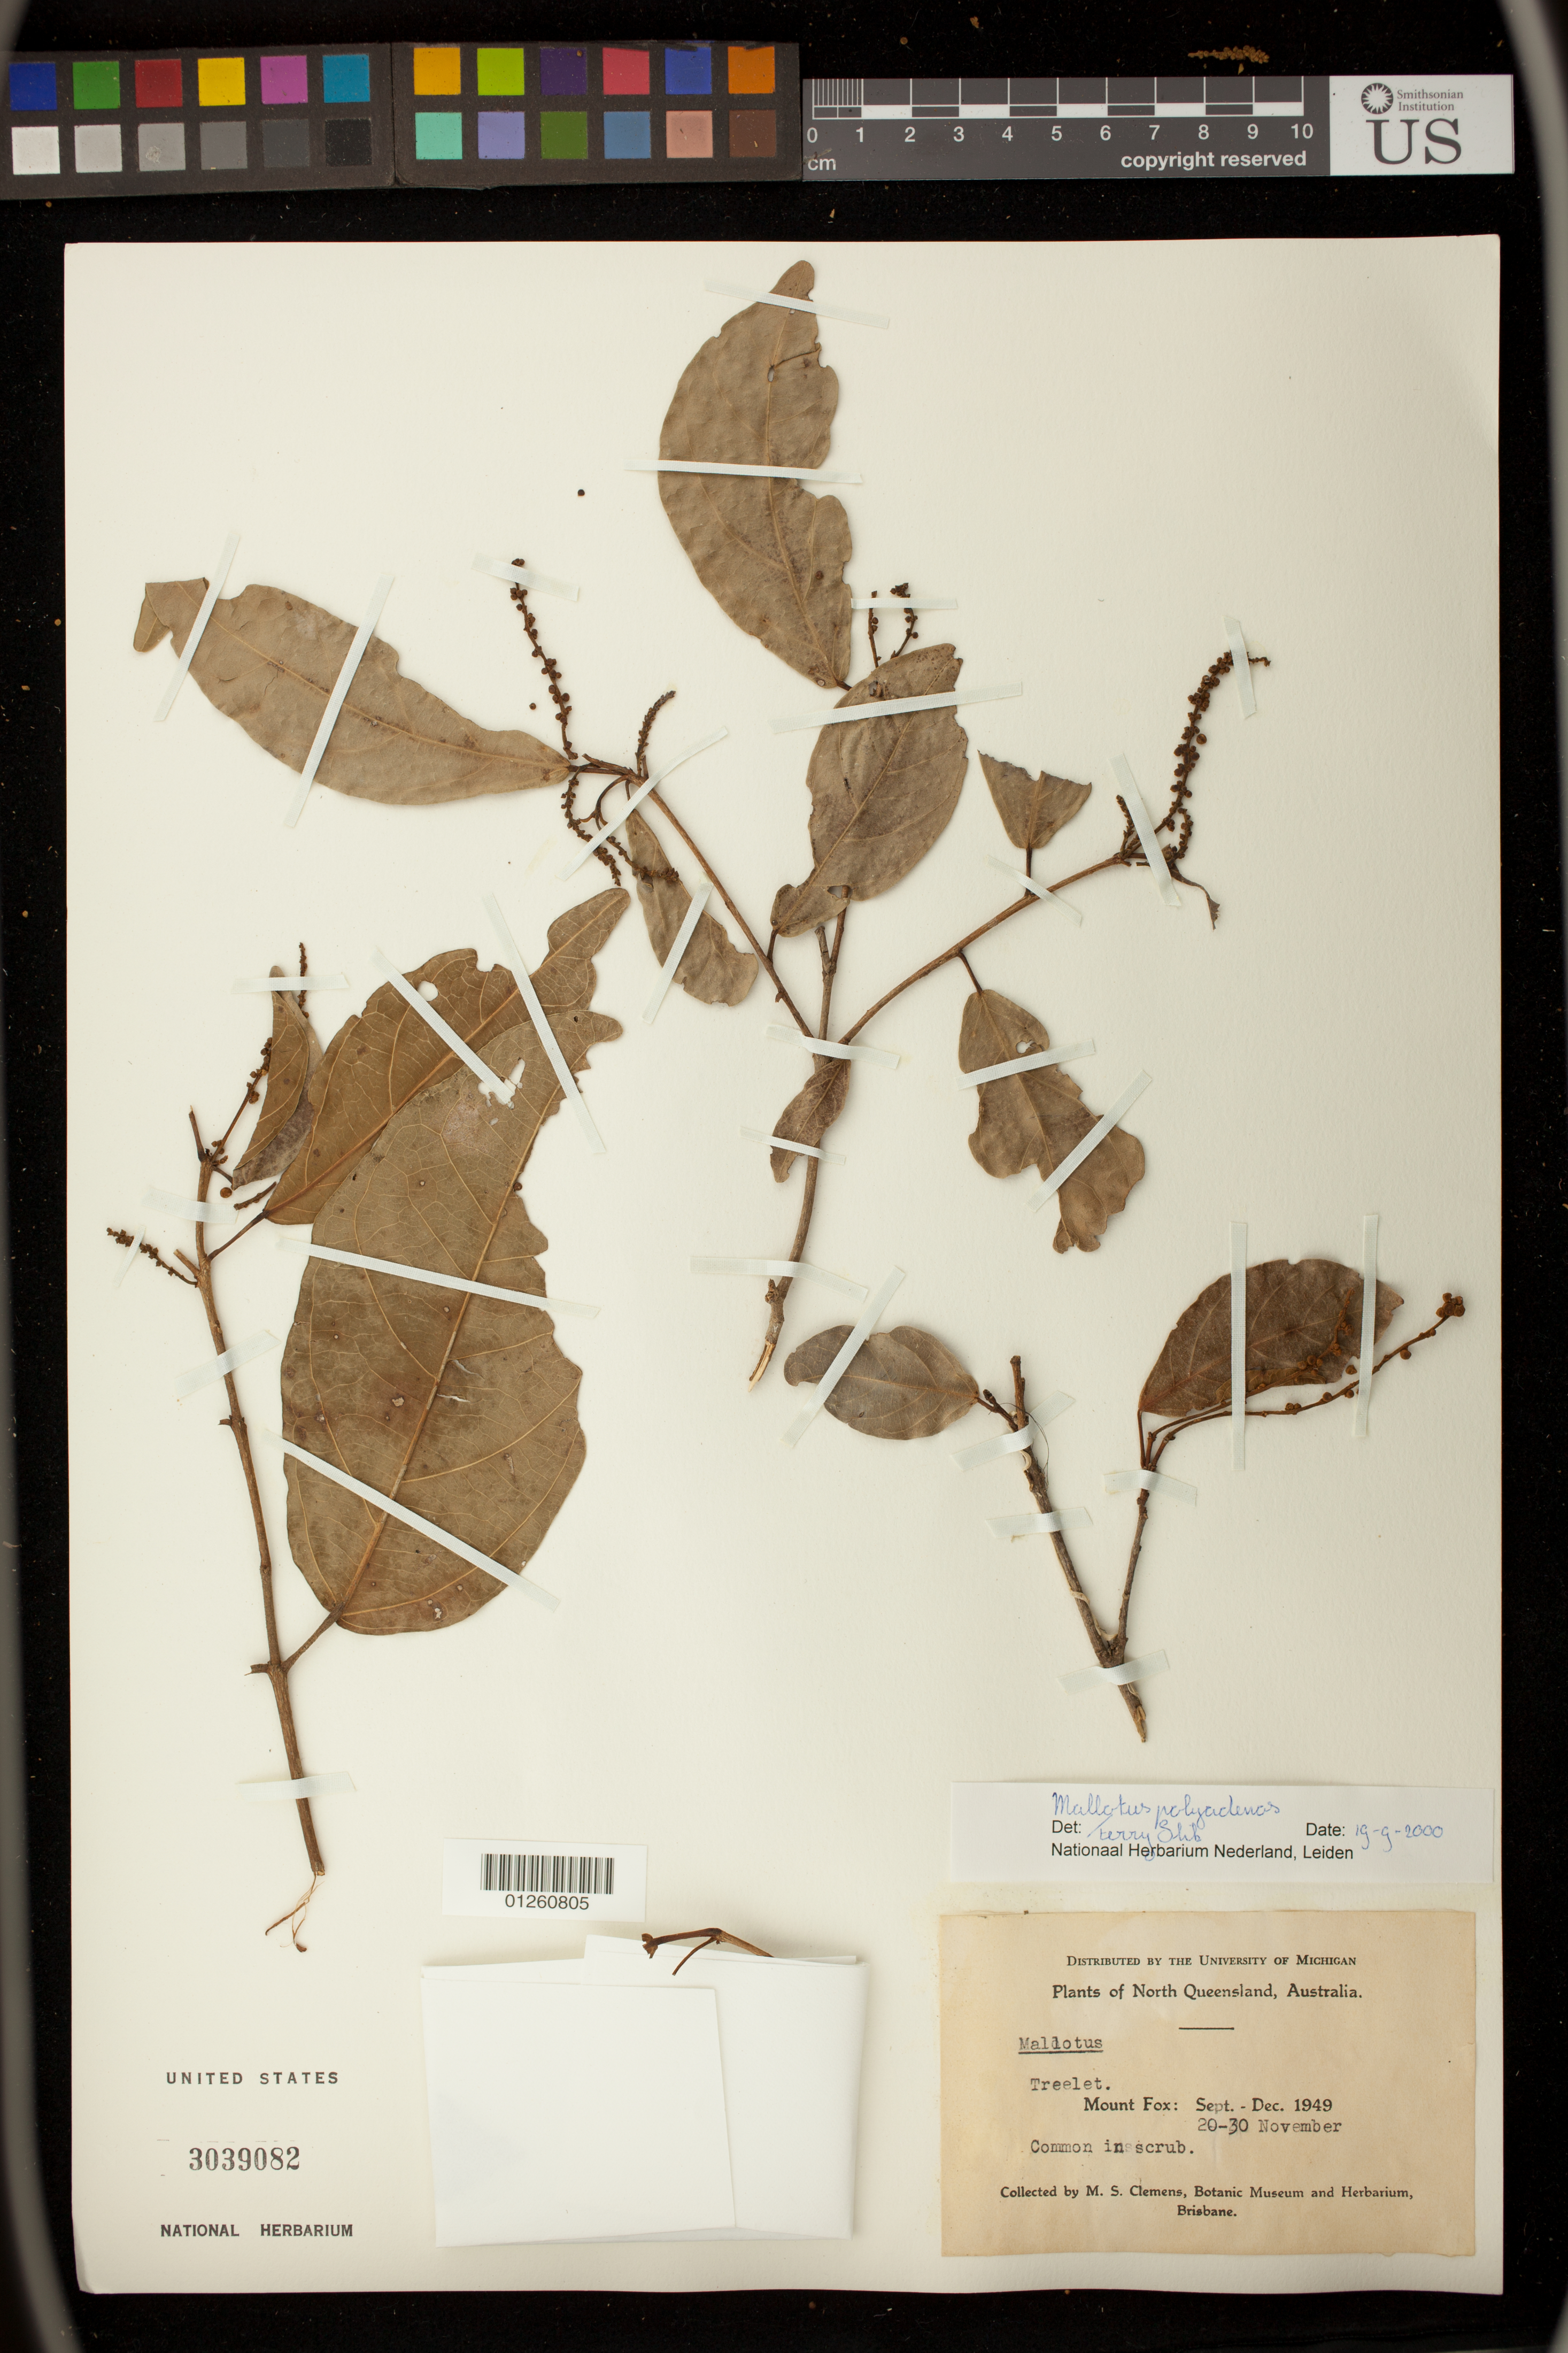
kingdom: Plantae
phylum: Tracheophyta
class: Magnoliopsida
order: Malpighiales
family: Euphorbiaceae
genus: Mallotus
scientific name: Mallotus polyadenos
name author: F. Muell.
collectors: M. S. Clemens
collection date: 1949-11-20/1949-11-30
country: Australia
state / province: Queensland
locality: Mount Fox.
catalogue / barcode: US 3039082